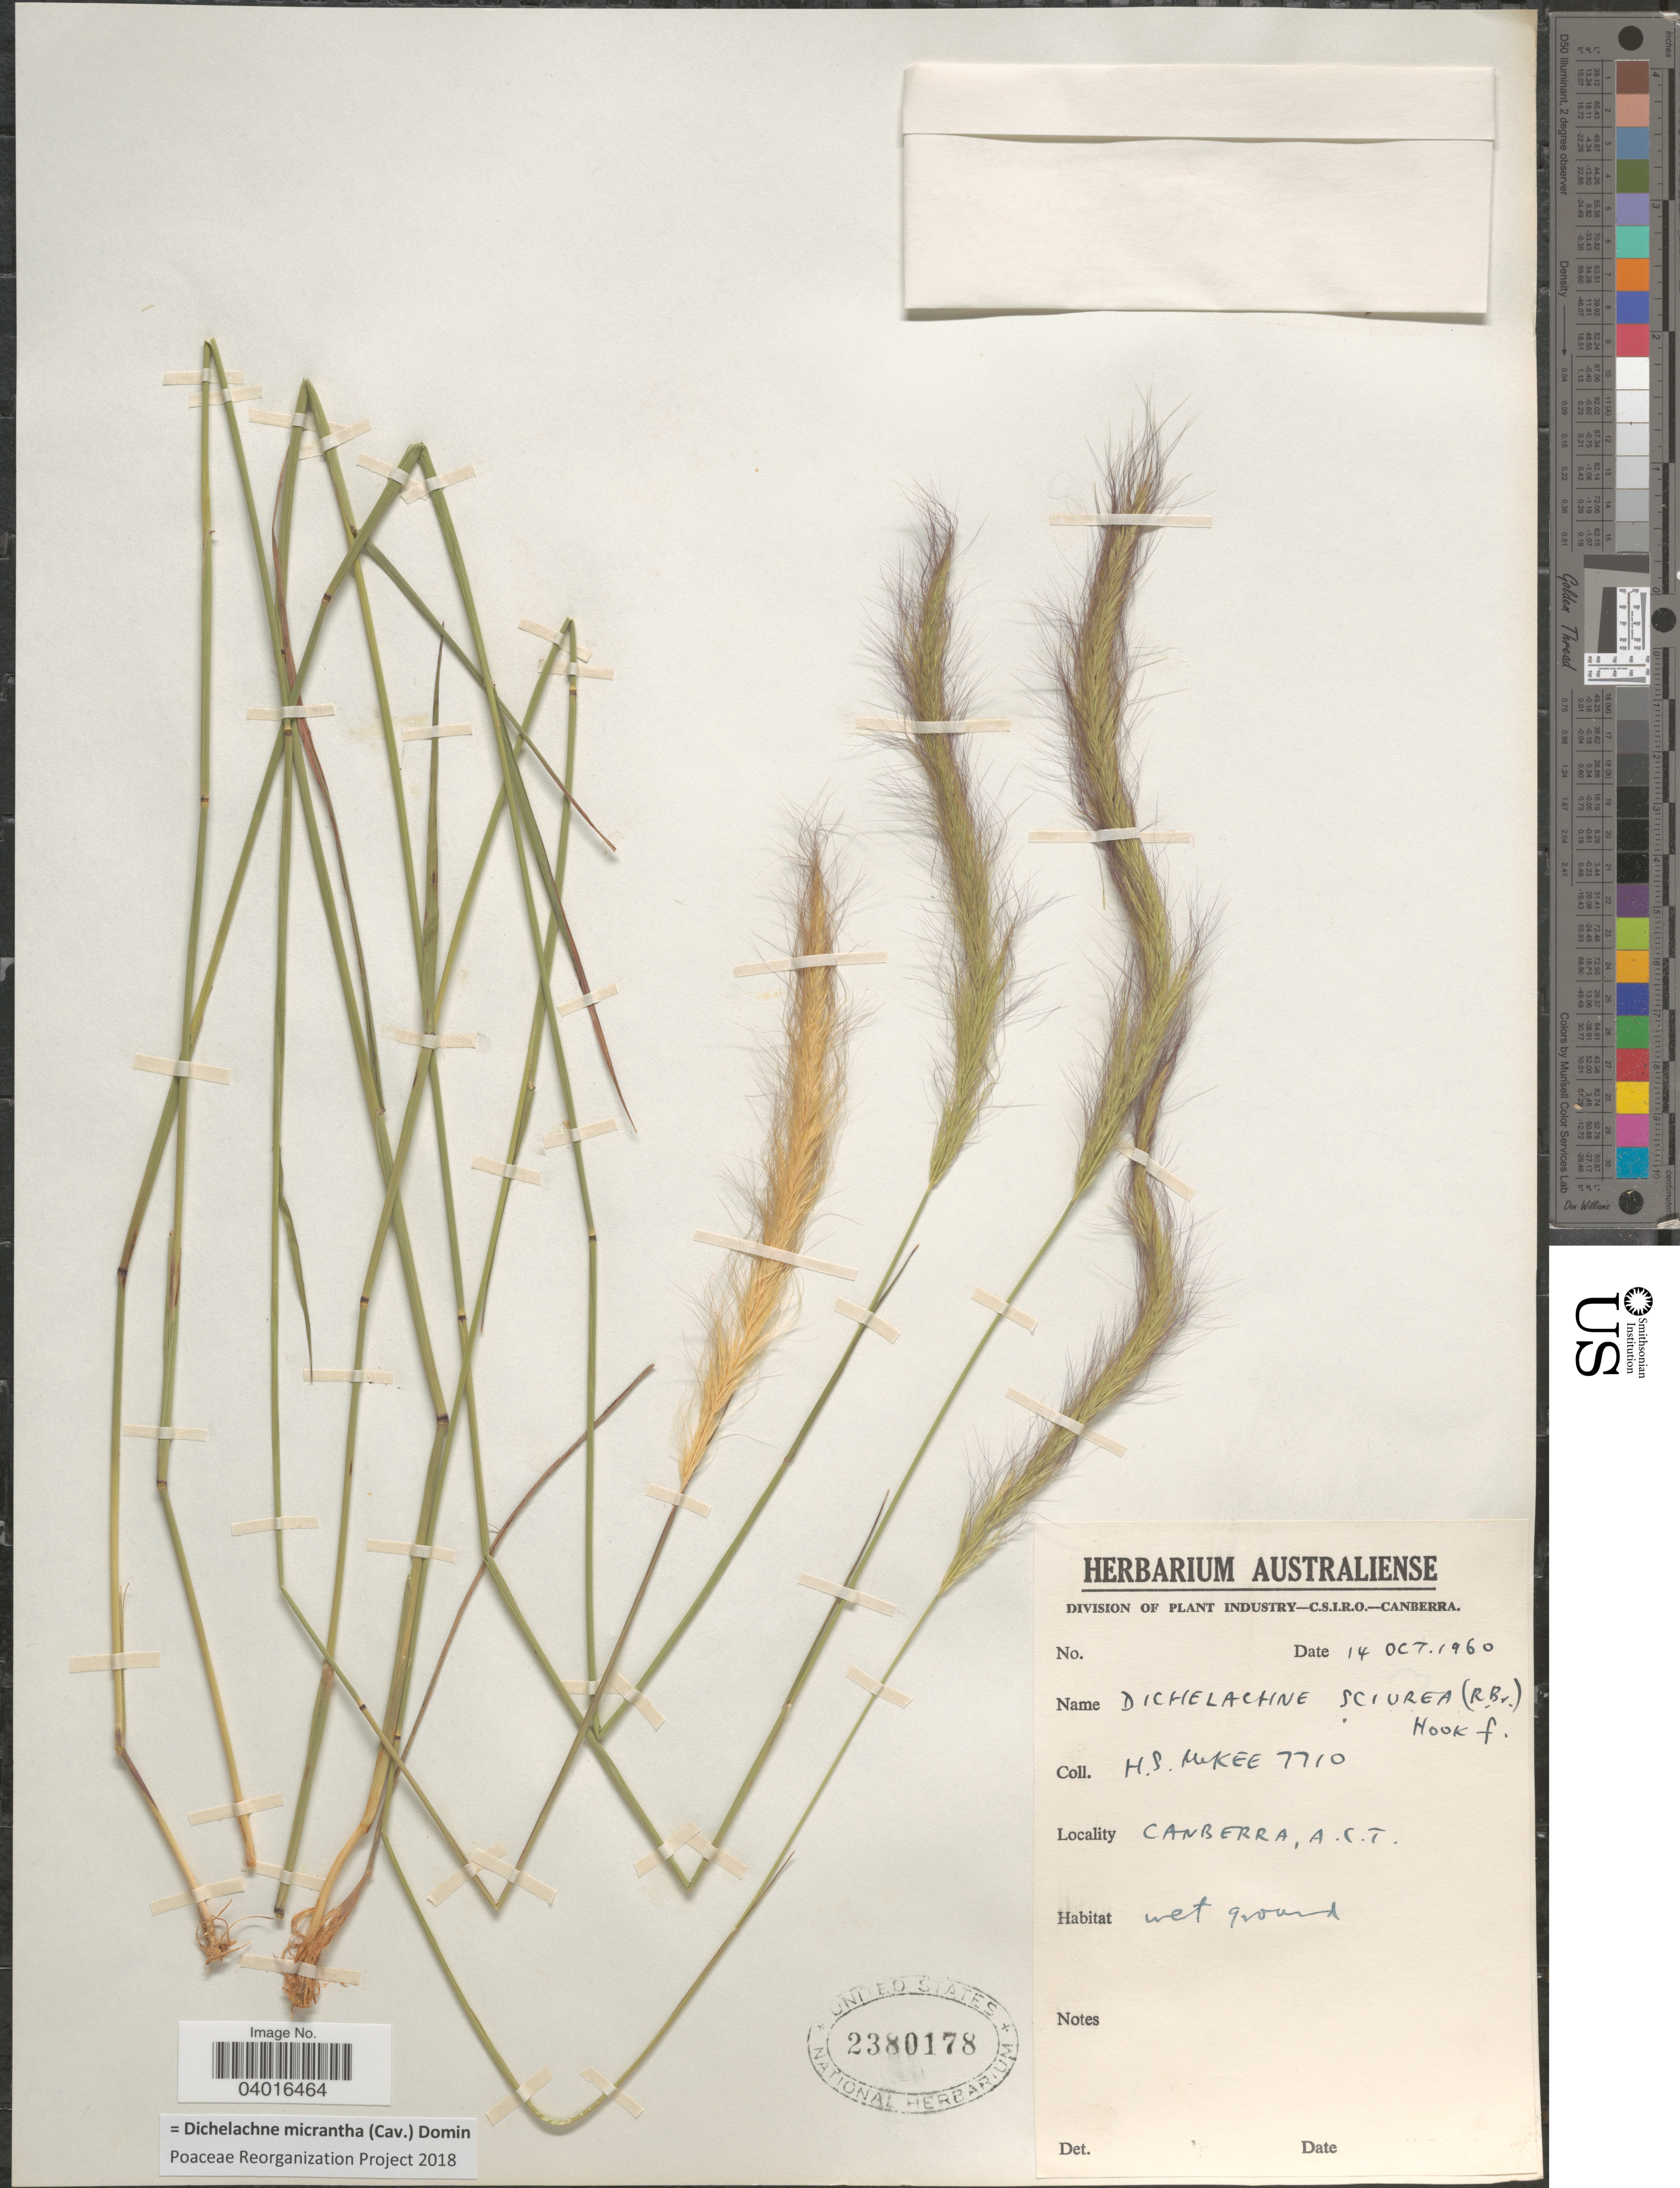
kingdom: Plantae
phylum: Tracheophyta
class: Liliopsida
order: Poales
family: Poaceae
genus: Dichelachne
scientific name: Dichelachne micrantha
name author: (Cav.) Domin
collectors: H. S. McKee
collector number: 7710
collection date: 1960-10-14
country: Australia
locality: Canberra, A.C.T.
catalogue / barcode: US 2380178